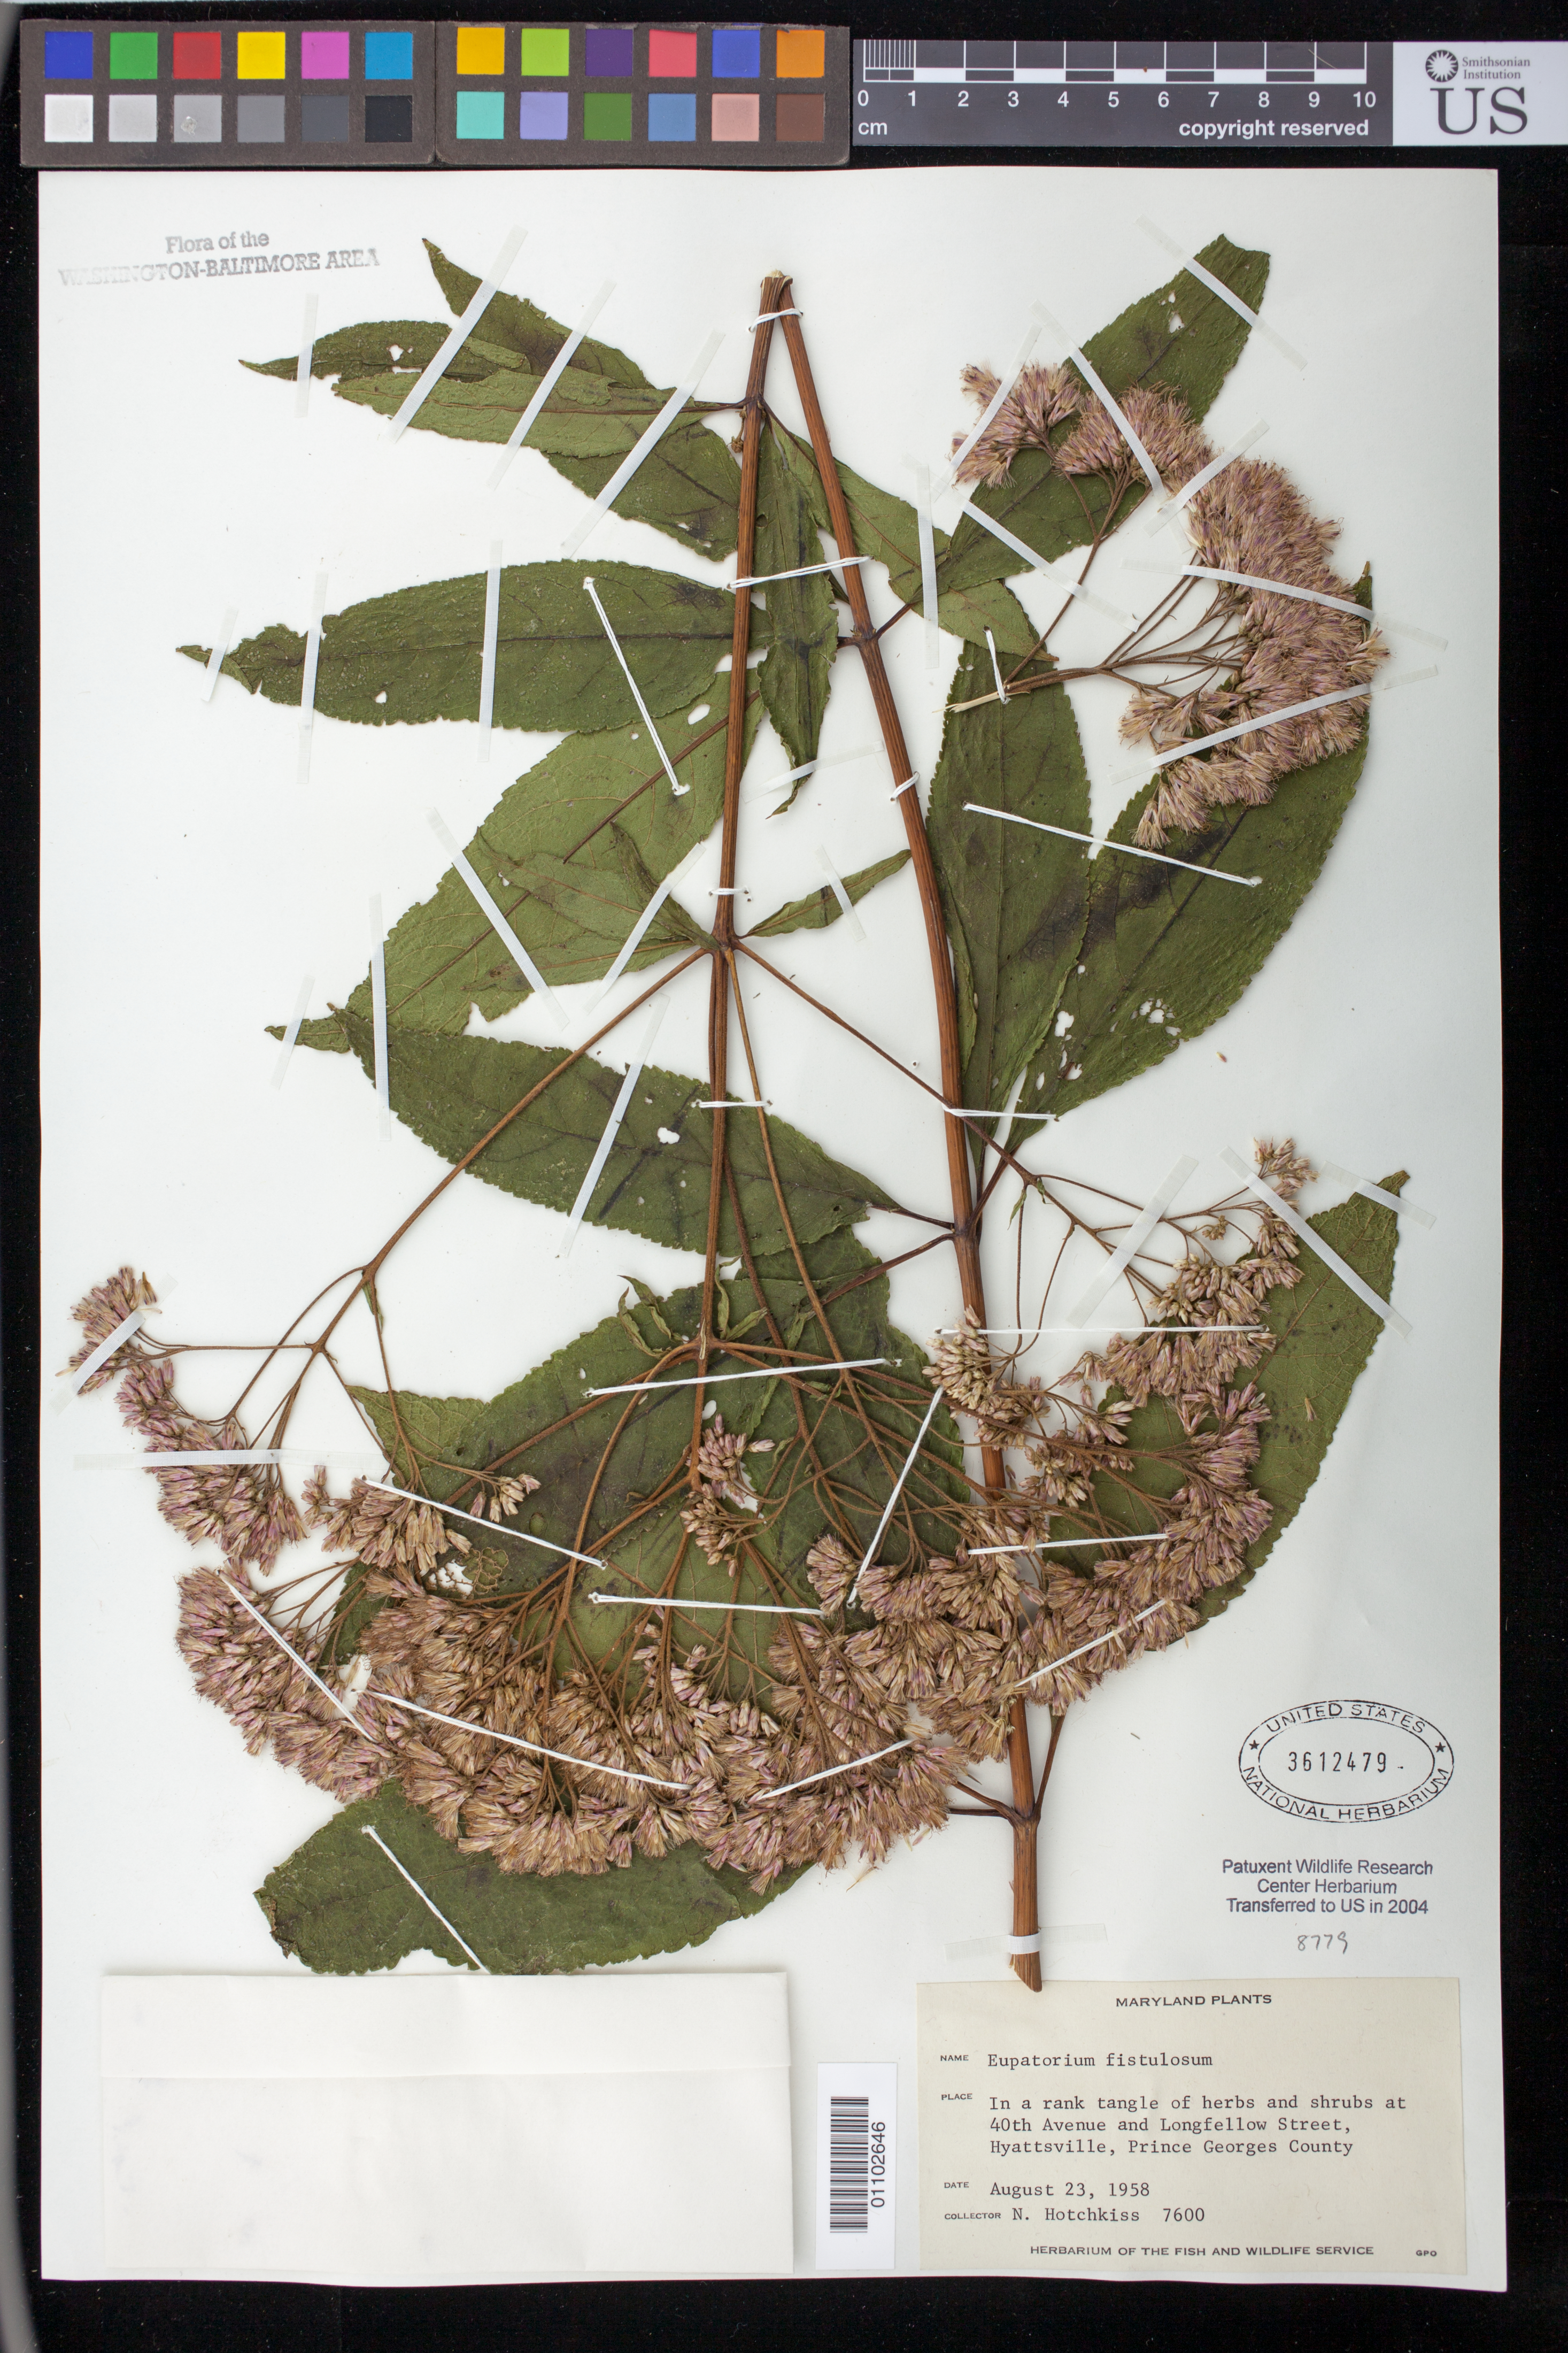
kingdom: Plantae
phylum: Tracheophyta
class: Magnoliopsida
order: Asterales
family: Asteraceae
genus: Eupatorium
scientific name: Eupatorium fistulosum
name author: Barratt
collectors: N. Hotchkiss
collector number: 7600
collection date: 1958-08-23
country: United States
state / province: Maryland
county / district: Prince George's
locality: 40th Avenue and Longfellow Street, Hyattsville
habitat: In a rank tangle of herbs and shrubs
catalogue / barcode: US 3612479